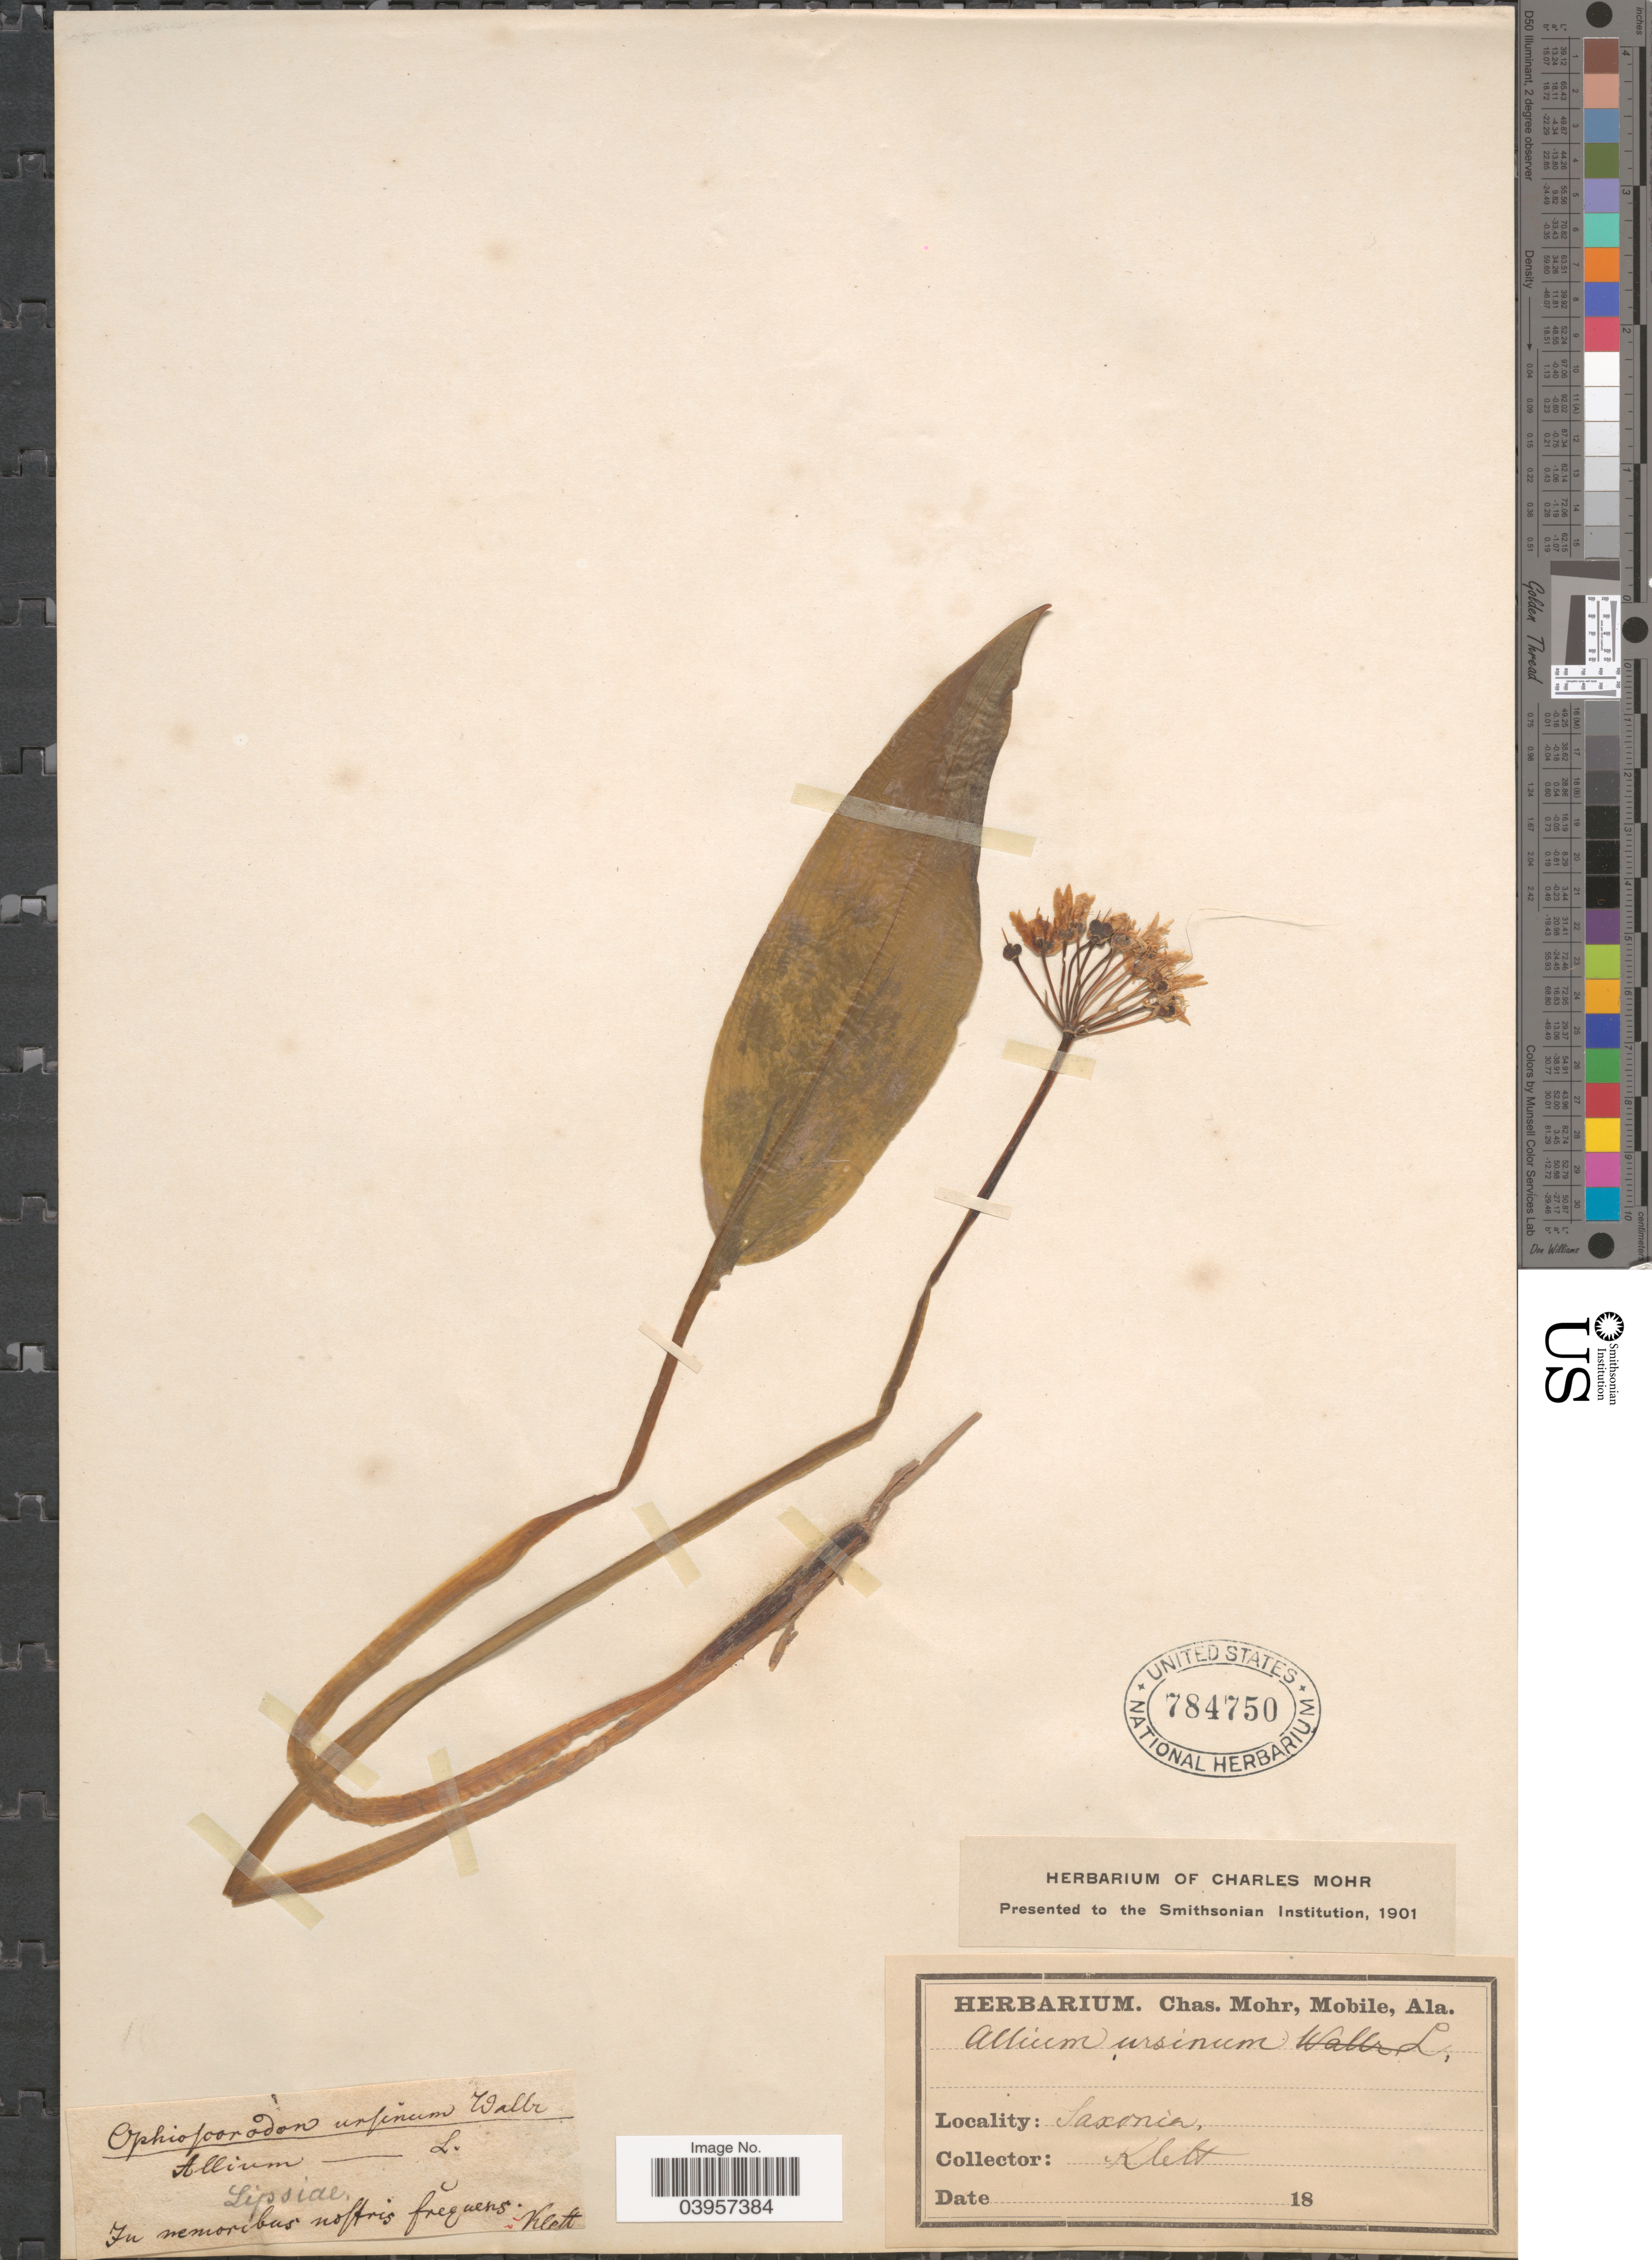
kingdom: Plantae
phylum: Tracheophyta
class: Liliopsida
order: Asparagales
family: Amaryllidaceae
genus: Allium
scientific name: Allium ursinum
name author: L.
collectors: Klett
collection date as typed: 18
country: Germany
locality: Lipsiae. Saxonia.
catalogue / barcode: US 784750